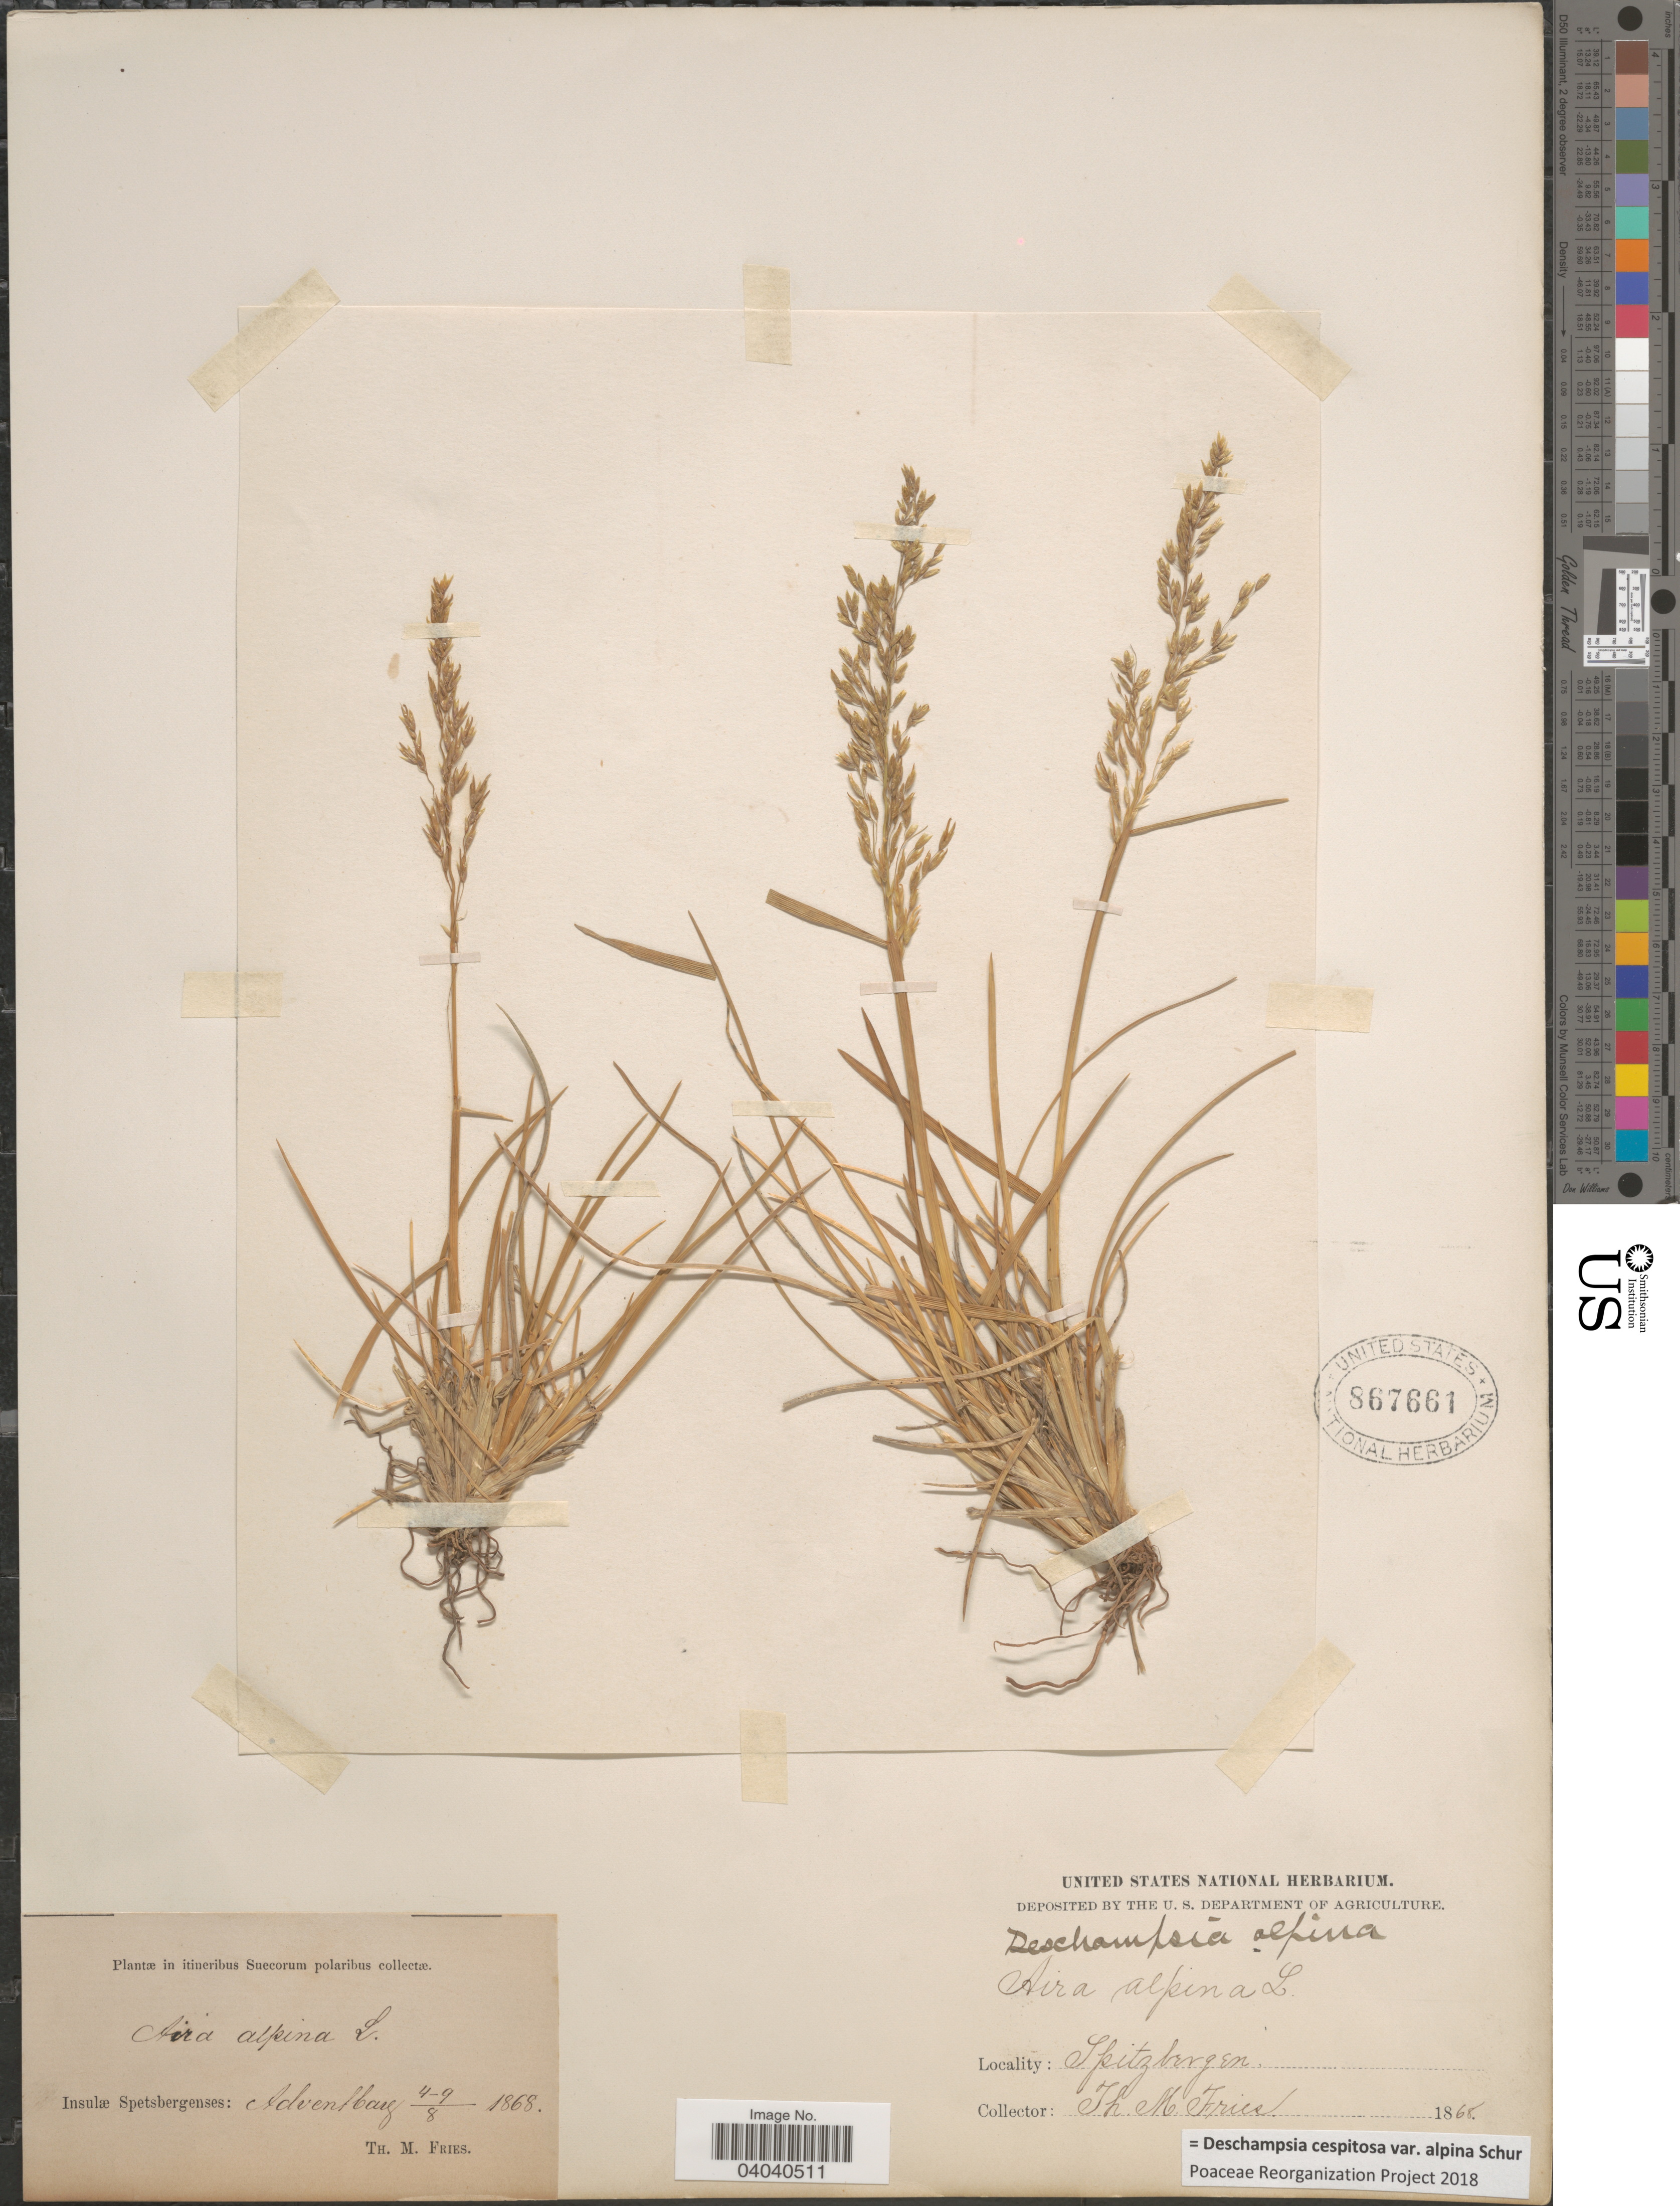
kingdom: Plantae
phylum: Tracheophyta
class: Liliopsida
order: Poales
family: Poaceae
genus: Deschampsia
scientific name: Deschampsia cespitosa var. alpina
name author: Vasey ex W.J. Beal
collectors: T. Fries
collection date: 1868-08-04/1868-08-07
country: Norway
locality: Insulæ Spetsbergenses: Adventbay. Spitzbergen.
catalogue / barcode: US 867661